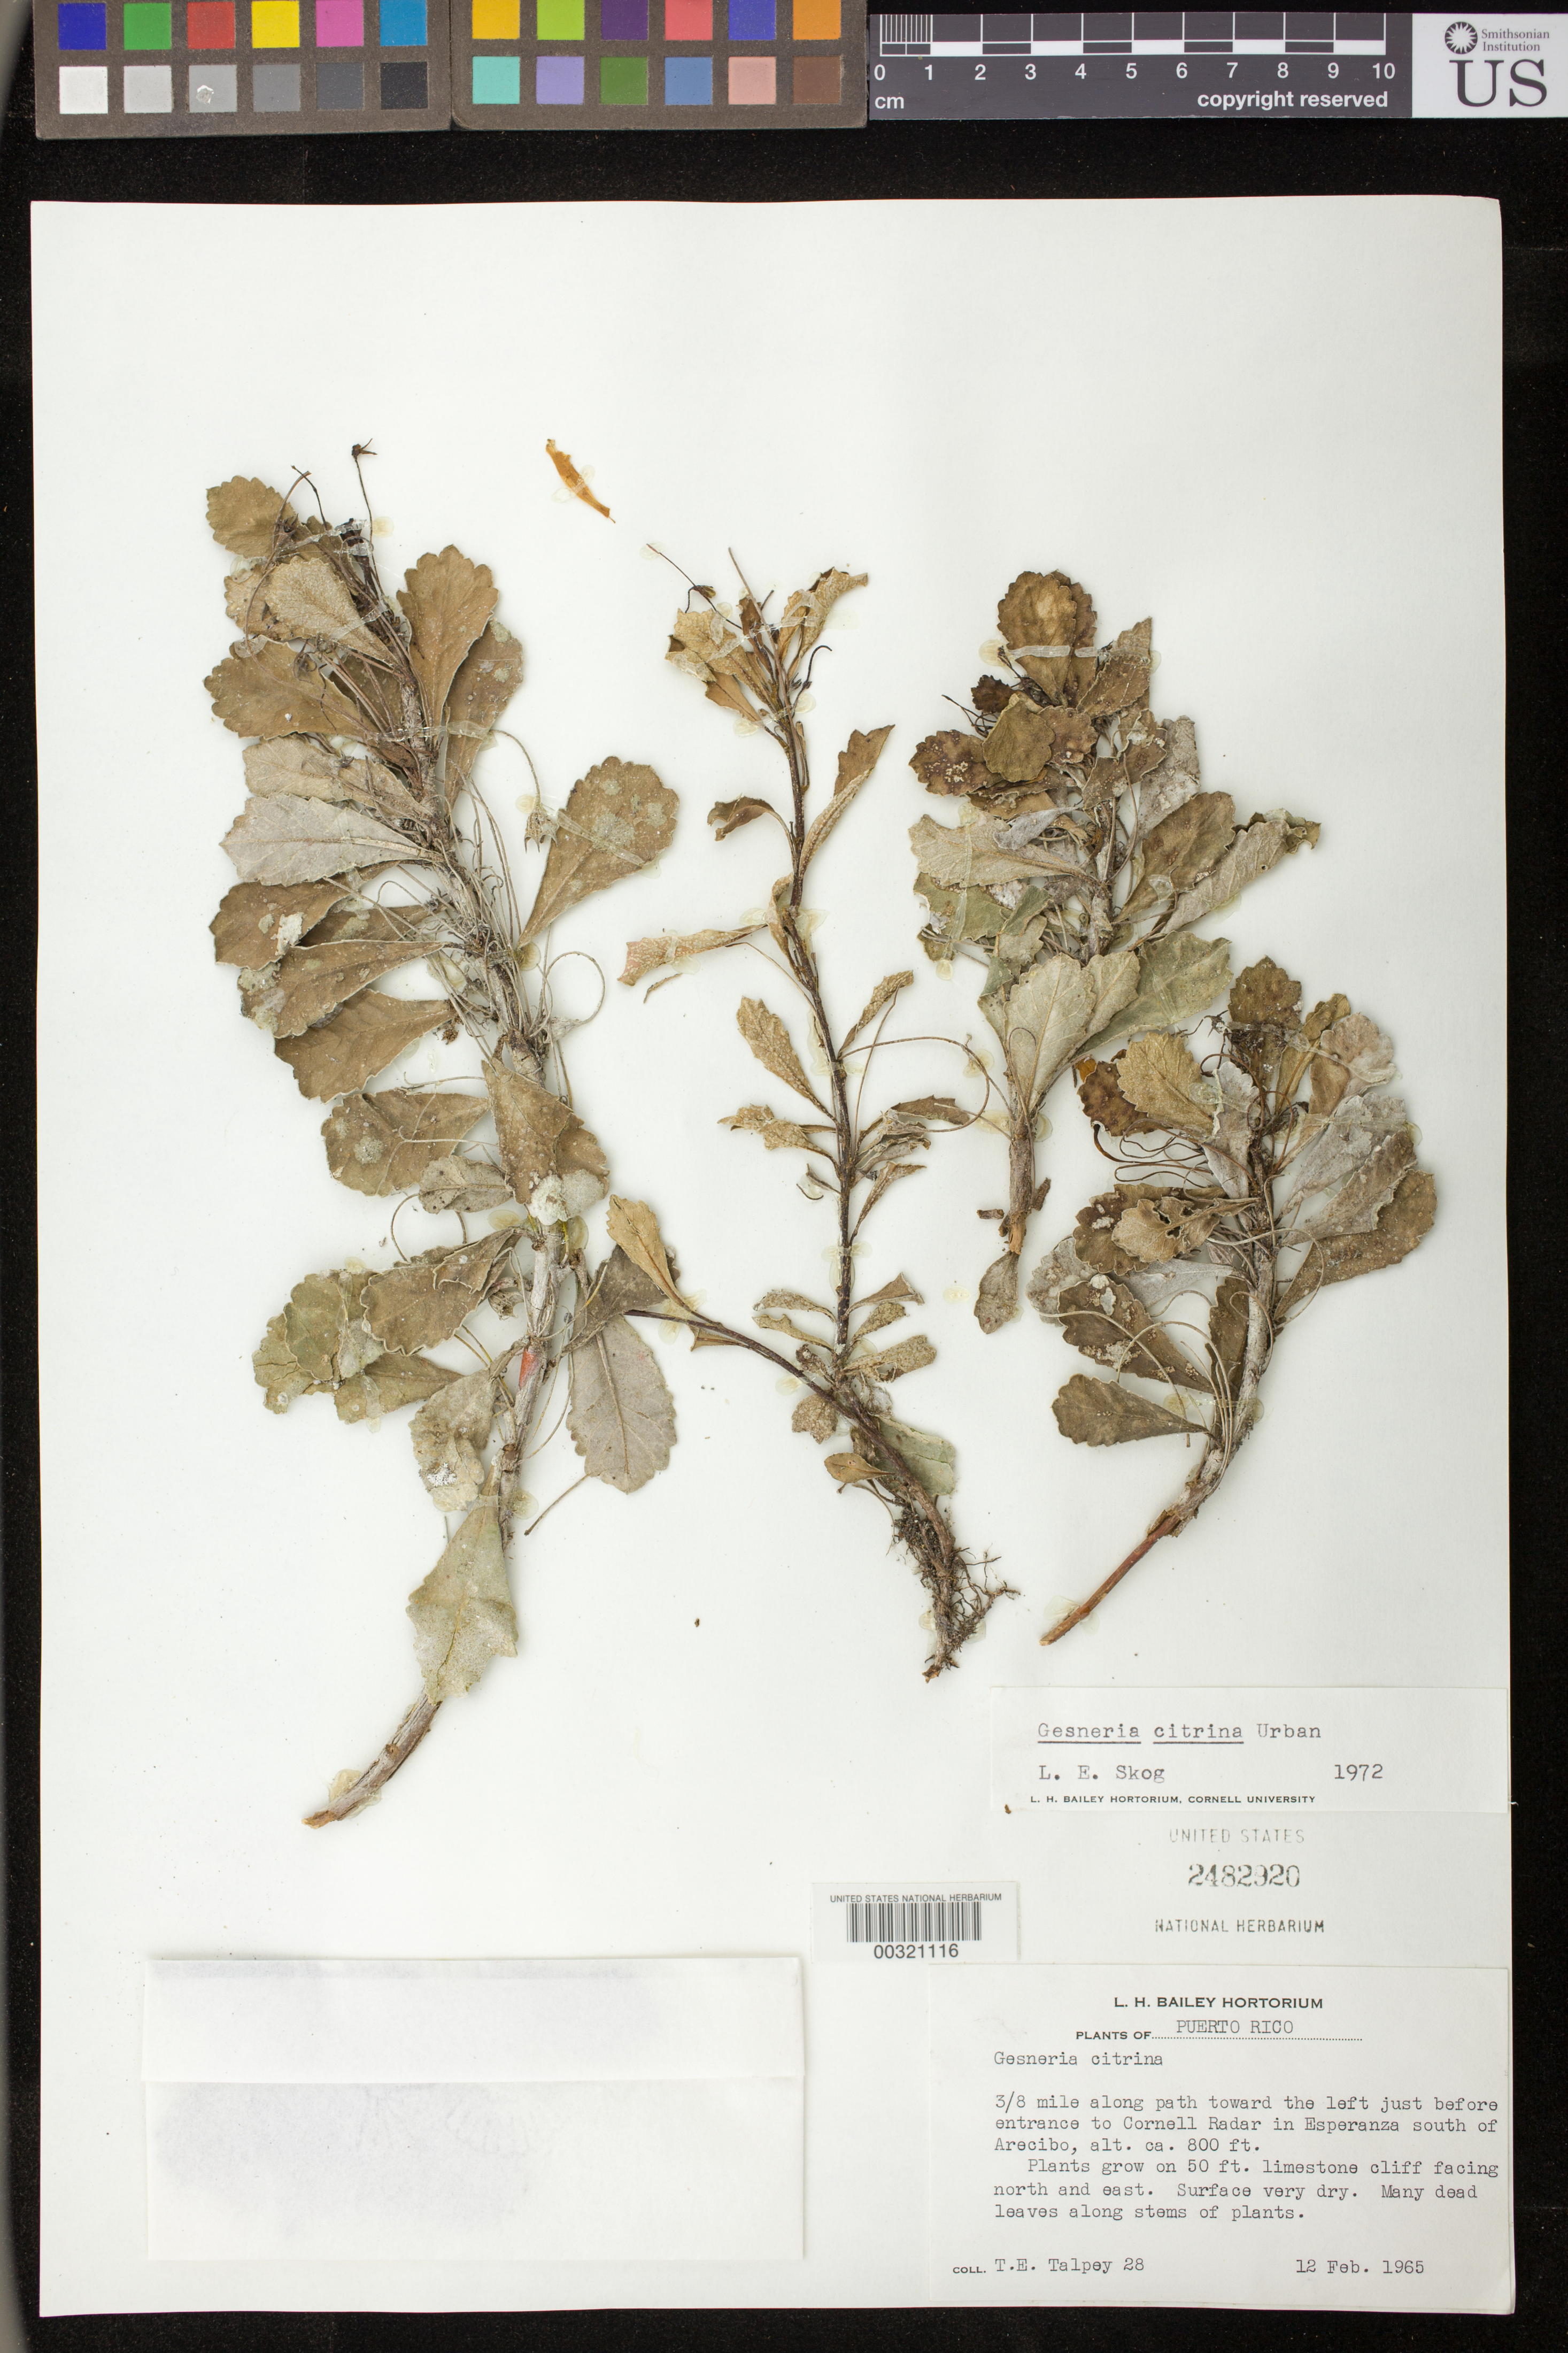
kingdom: Plantae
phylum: Tracheophyta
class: Magnoliopsida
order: Lamiales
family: Gesneriaceae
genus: Gesneria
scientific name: Gesneria citrina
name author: Urb.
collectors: T. Talpey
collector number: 28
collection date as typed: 12 Feb 1965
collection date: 1965-02-12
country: Puerto Rico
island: Puerto Rico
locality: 3/8 mile along path toward the left just before entrance to Cornell Radar in Esperanza S of Arecibo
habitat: On 50 ft. limestone cliffs facing north & east; surface very dry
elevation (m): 244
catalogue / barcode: US 2482920